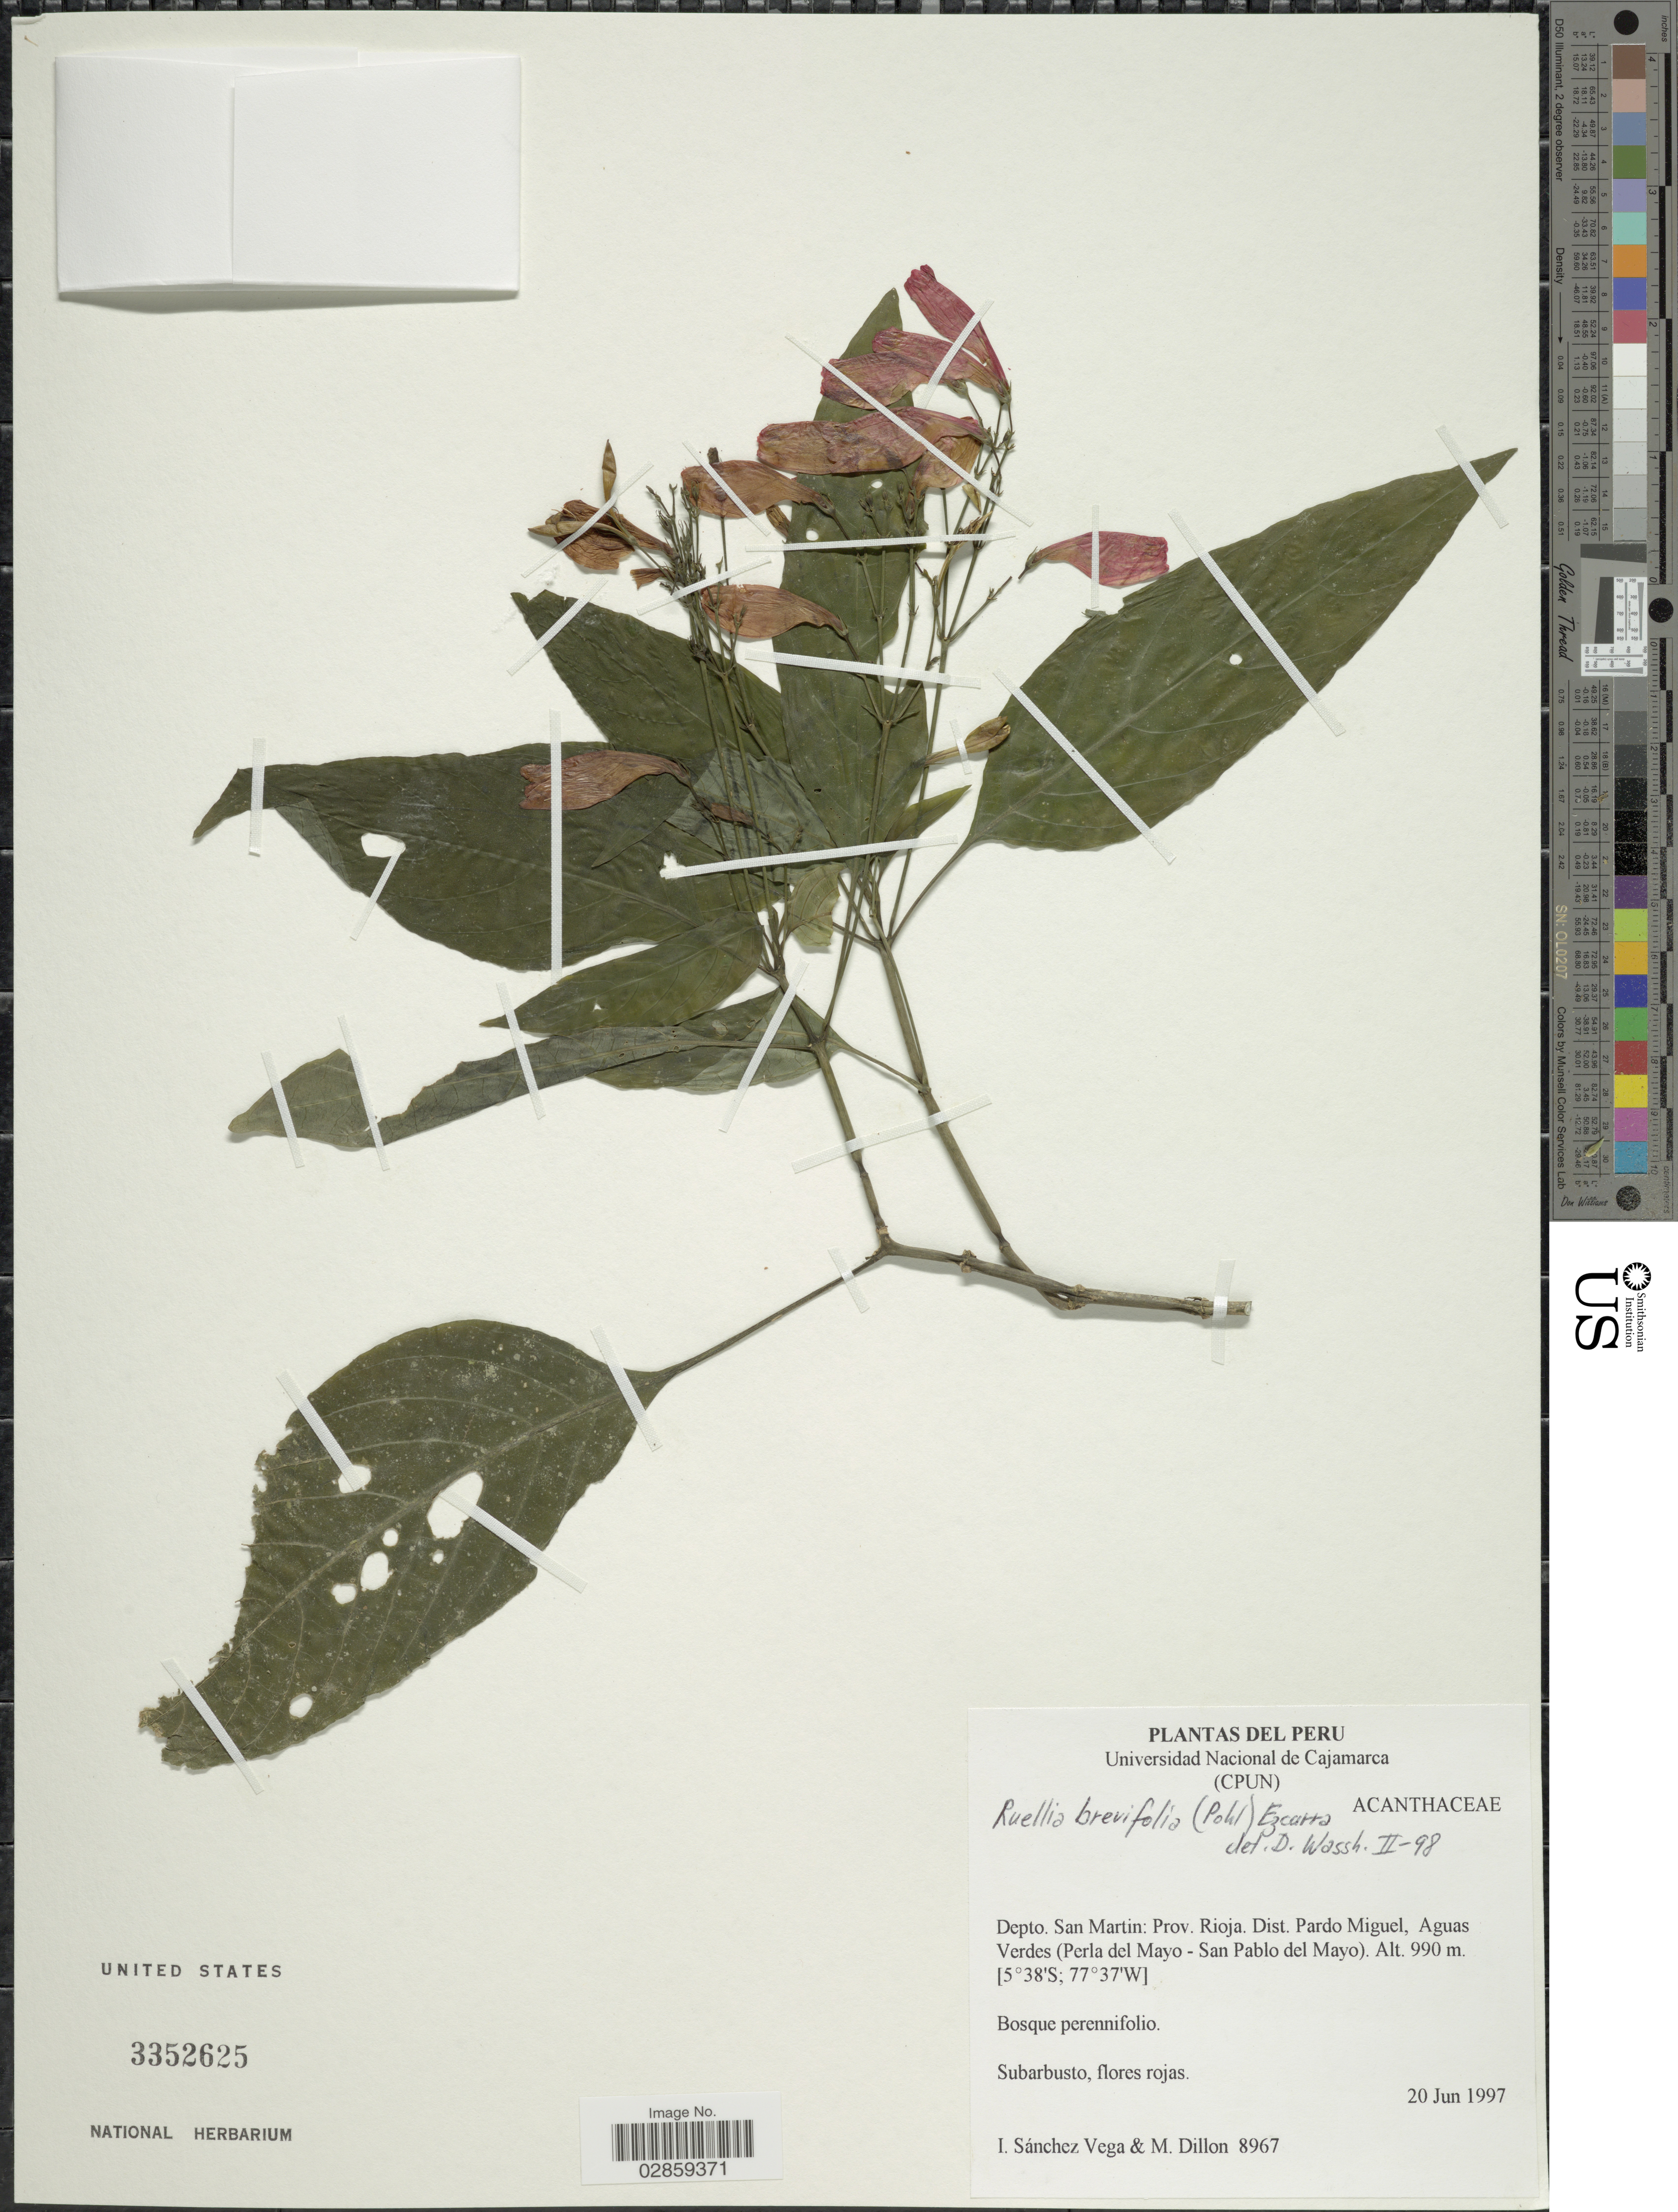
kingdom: Plantae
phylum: Tracheophyta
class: Magnoliopsida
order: Lamiales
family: Acanthaceae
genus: Ruellia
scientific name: Ruellia brevifolia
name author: (Pohl) C. Ezcurra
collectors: I. Sánchez Vega & M. O. Dillon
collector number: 8967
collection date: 1997-06-20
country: Peru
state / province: San Martín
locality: Depto. San Martin: Prov. Rioja. Dist. Pardo Miguel, Aguas Verdes (Perla del Mayo - San Pablo del Mayo).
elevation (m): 990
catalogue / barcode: US 3352625